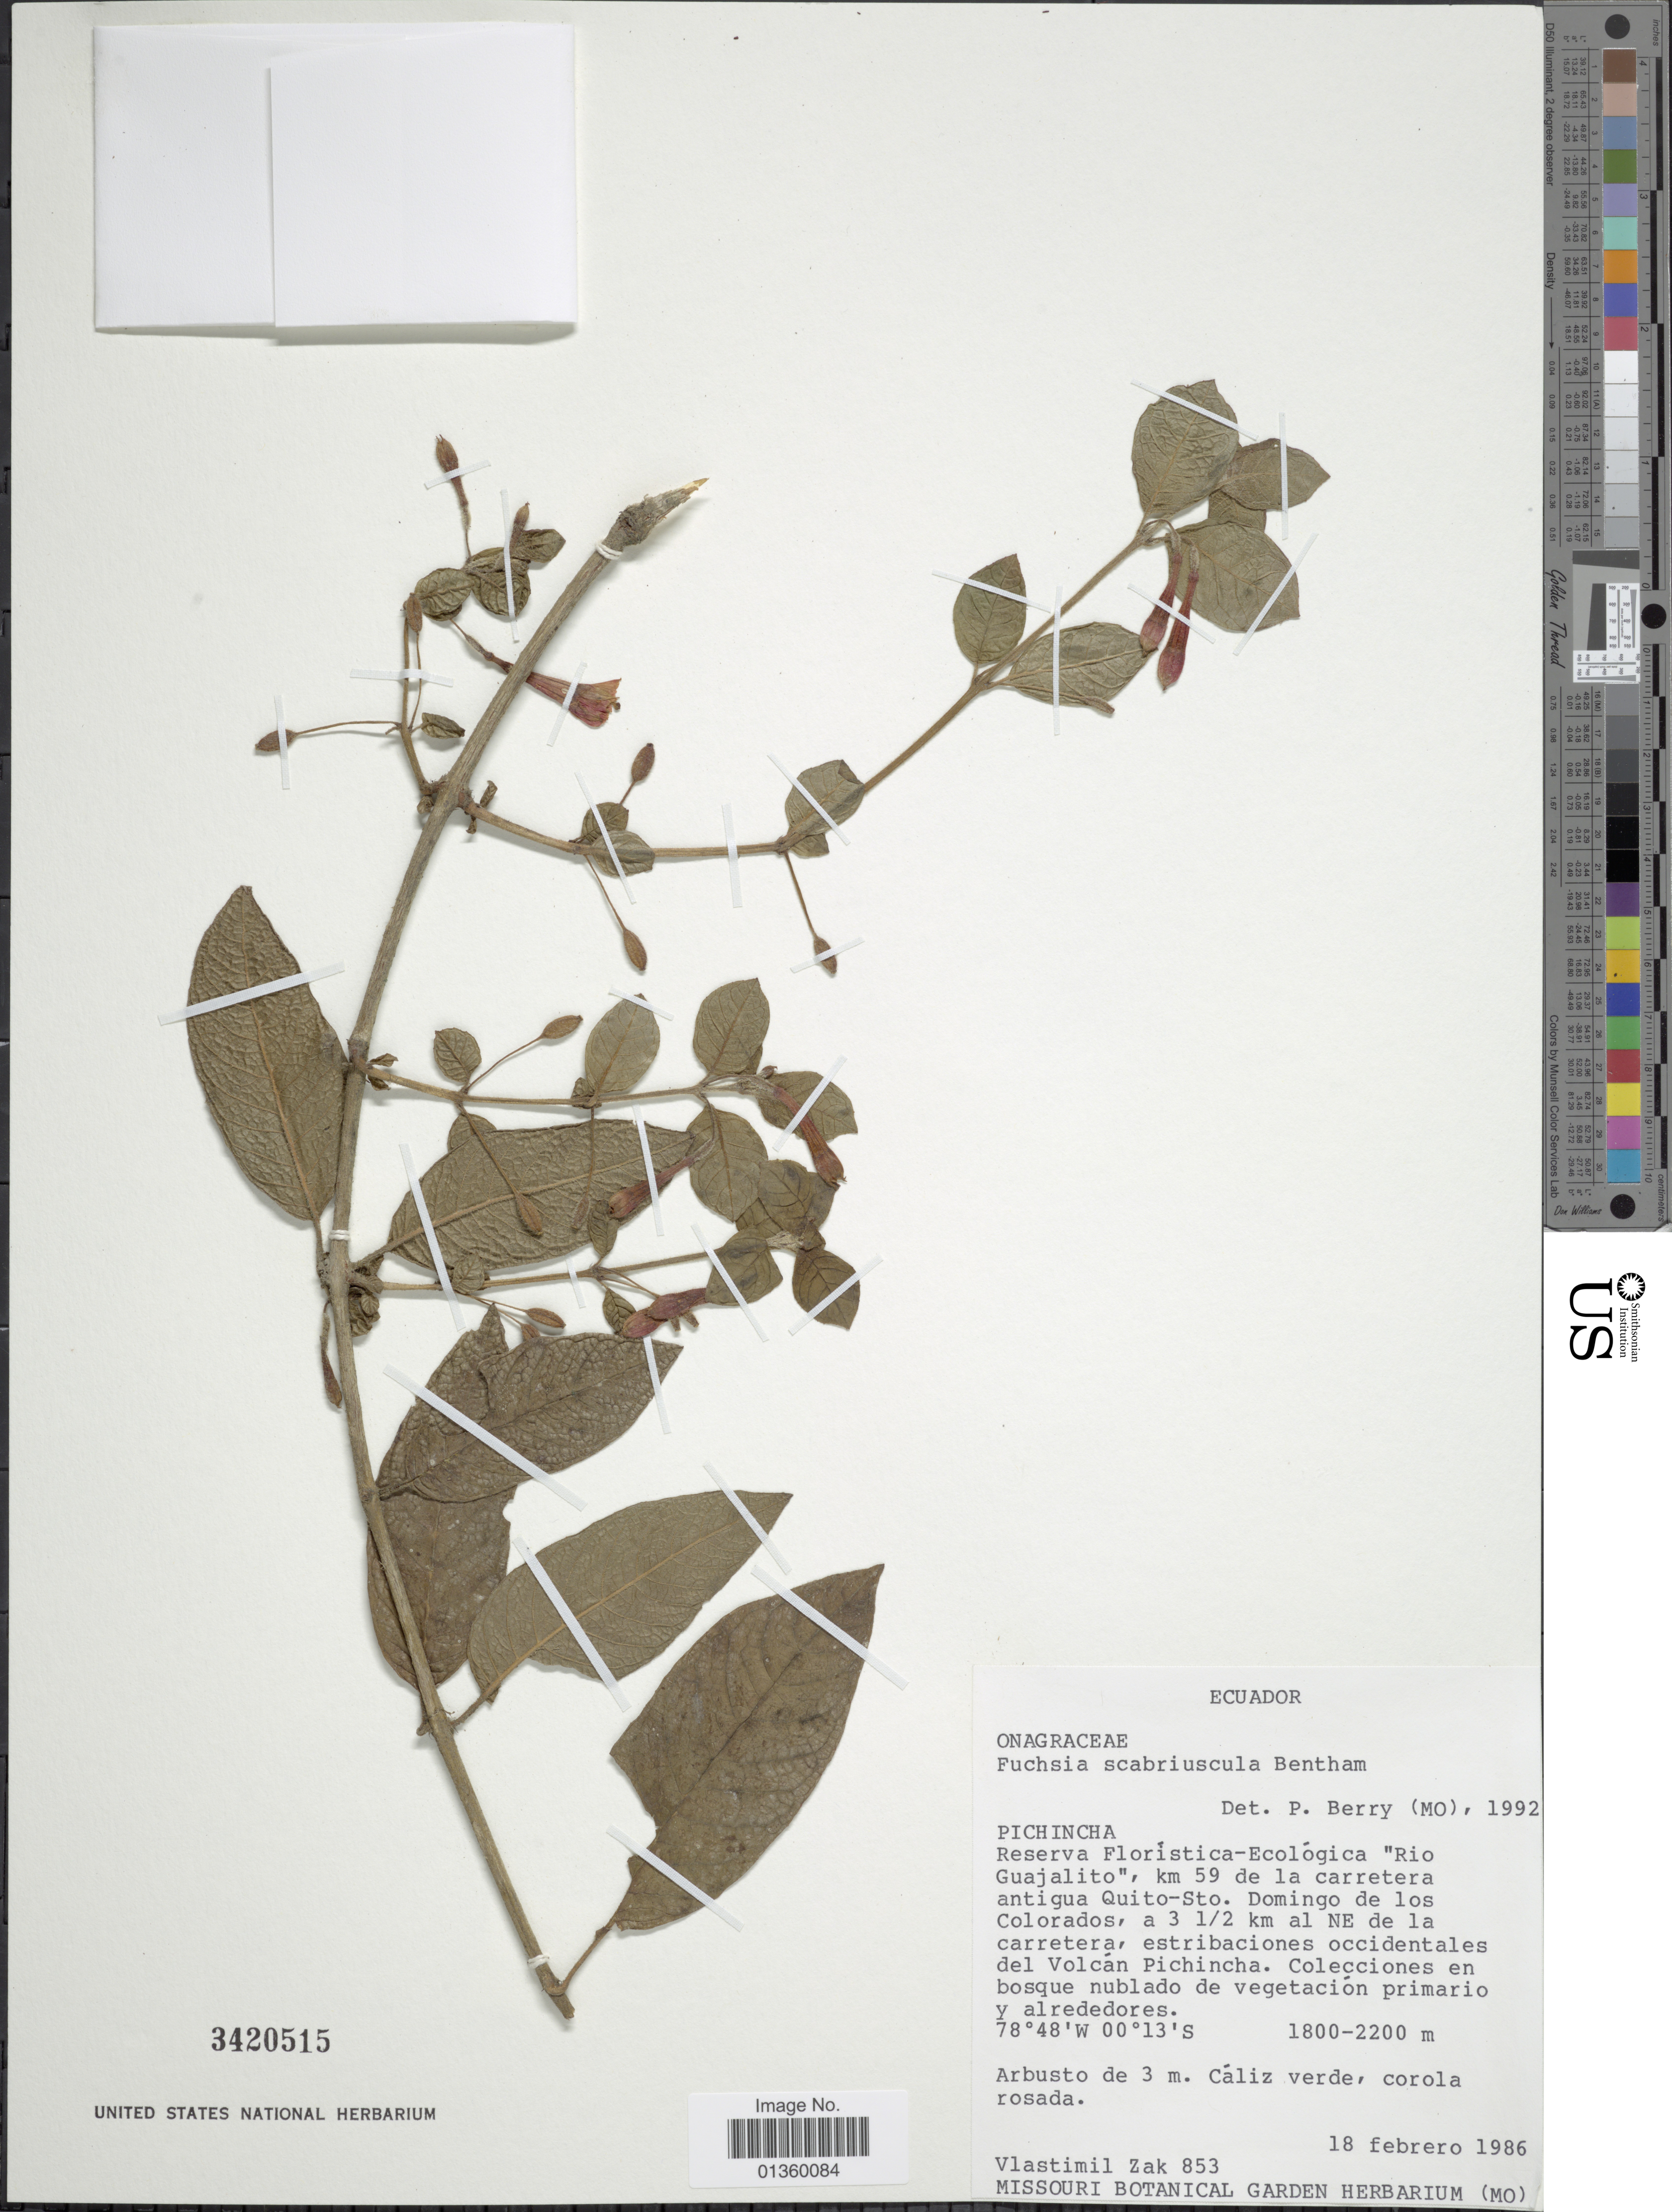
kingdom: Plantae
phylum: Tracheophyta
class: Magnoliopsida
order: Myrtales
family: Onagraceae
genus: Fuchsia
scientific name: Fuchsia scabriuscula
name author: Benth.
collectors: V. Zak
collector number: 853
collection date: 1986-02-18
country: Ecuador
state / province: Pichincha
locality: Reserva Floristica-Ecológica "Rio Guajalito", km 59 de la carretera antigua Quito-Sto. Domingo de los Colorados, a 3½ km al NE de la carretera, estribaciones occidentales del Volcán Pichincha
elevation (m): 1800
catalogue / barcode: US 3420515